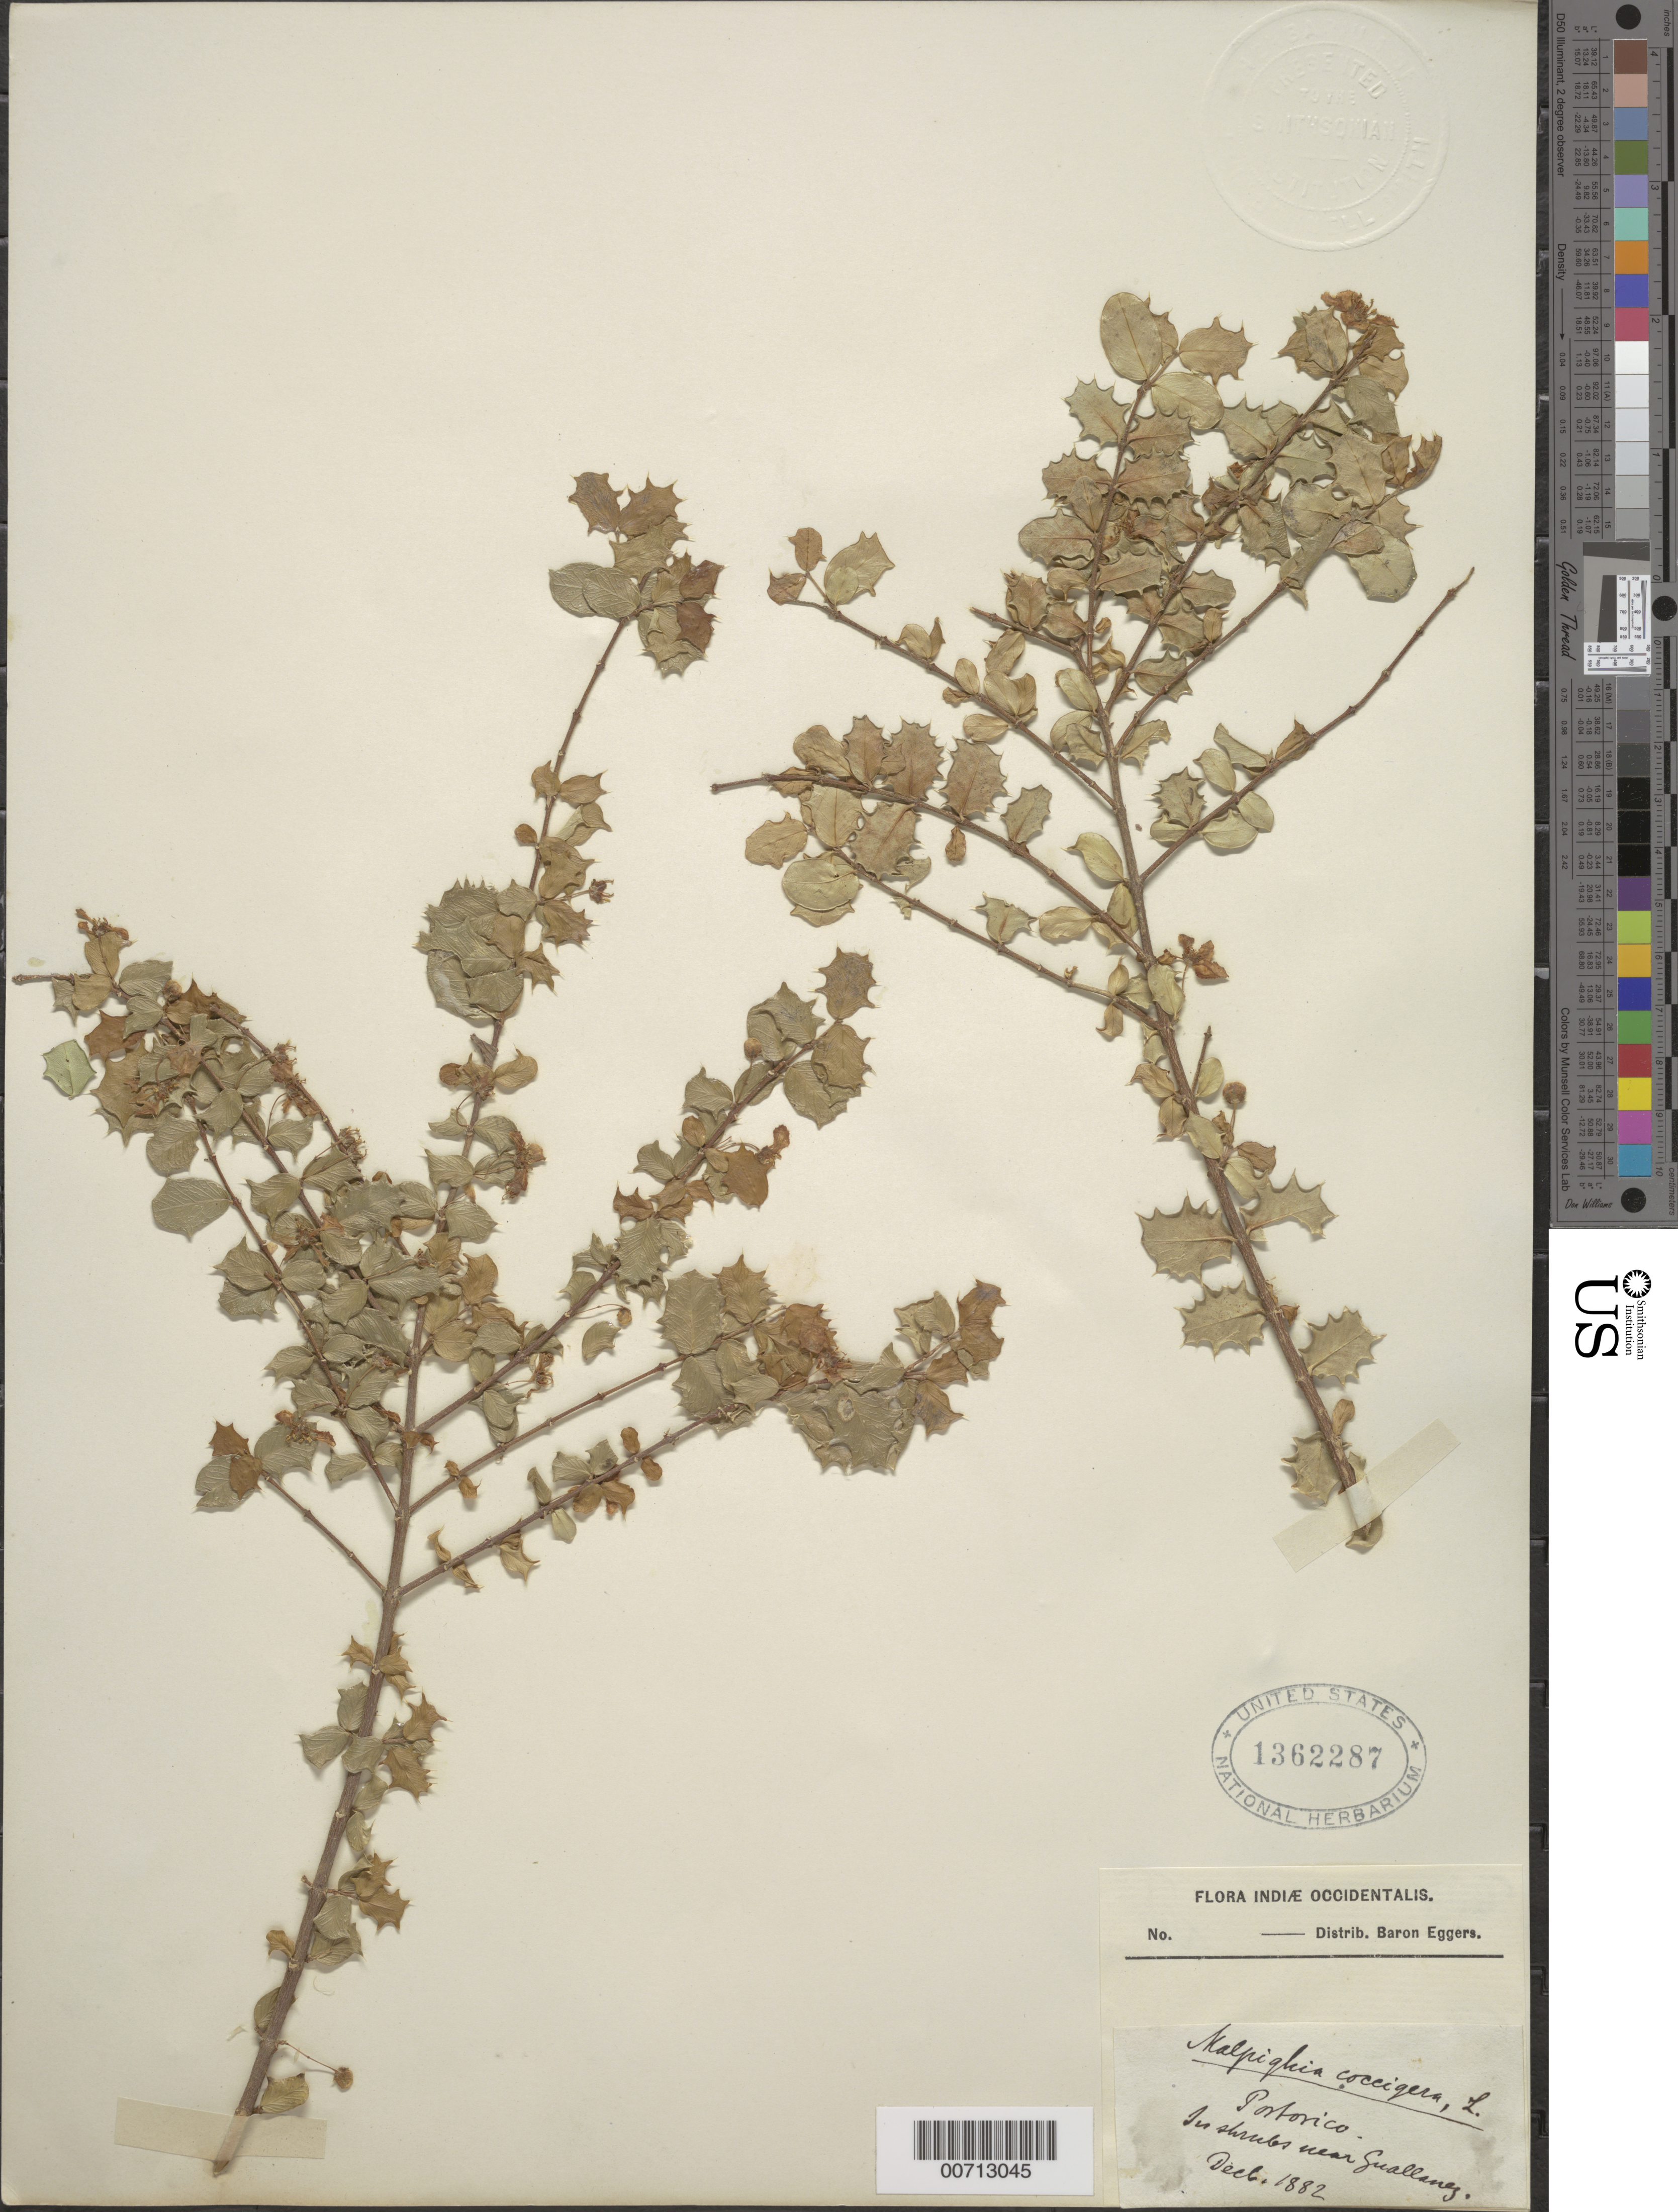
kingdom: Plantae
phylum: Tracheophyta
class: Magnoliopsida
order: Malpighiales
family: Malpighiaceae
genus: Malpighia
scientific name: Malpighia coccigera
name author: L.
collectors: H. F. A. von Eggers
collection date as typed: Dec 1882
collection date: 1882-12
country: Puerto Rico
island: Greater Antilles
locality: Suallanez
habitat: In shrubs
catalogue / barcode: US 1362287